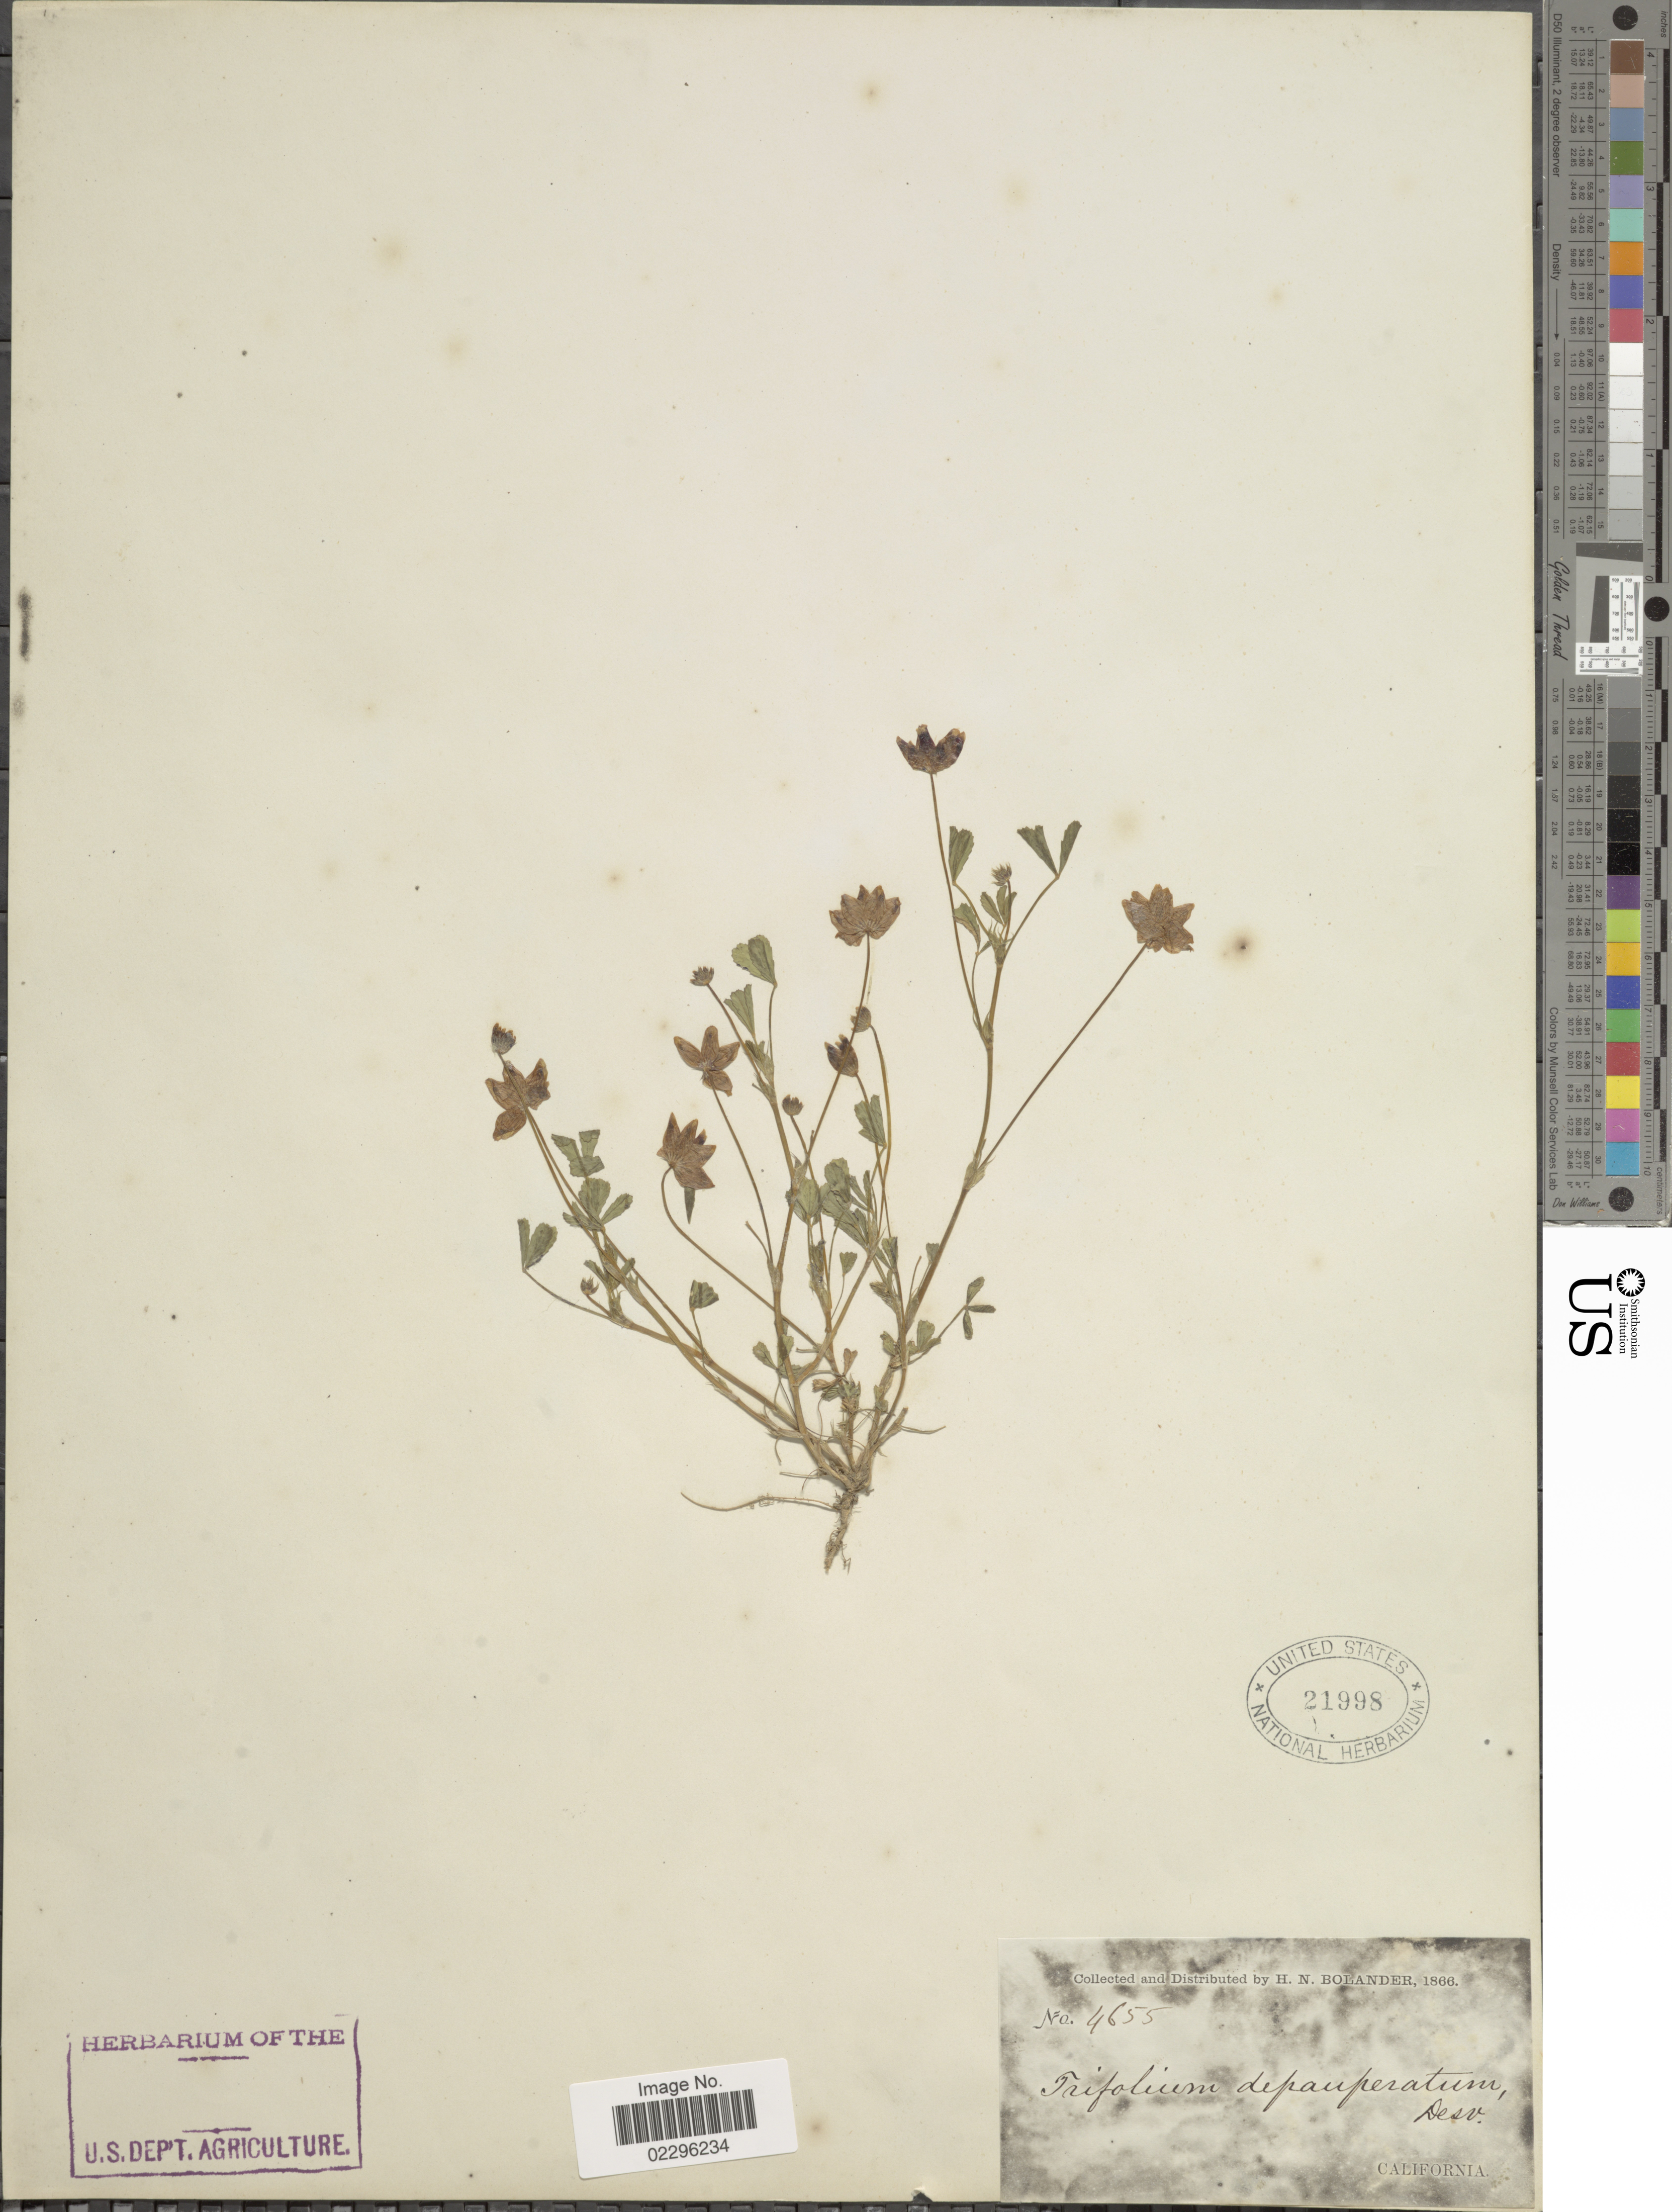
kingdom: Plantae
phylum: Tracheophyta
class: Magnoliopsida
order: Fabales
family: Fabaceae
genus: Trifolium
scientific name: Trifolium depauperatum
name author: Desv.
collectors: H. Bolander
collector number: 4655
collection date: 1866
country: United States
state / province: California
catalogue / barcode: US 21998